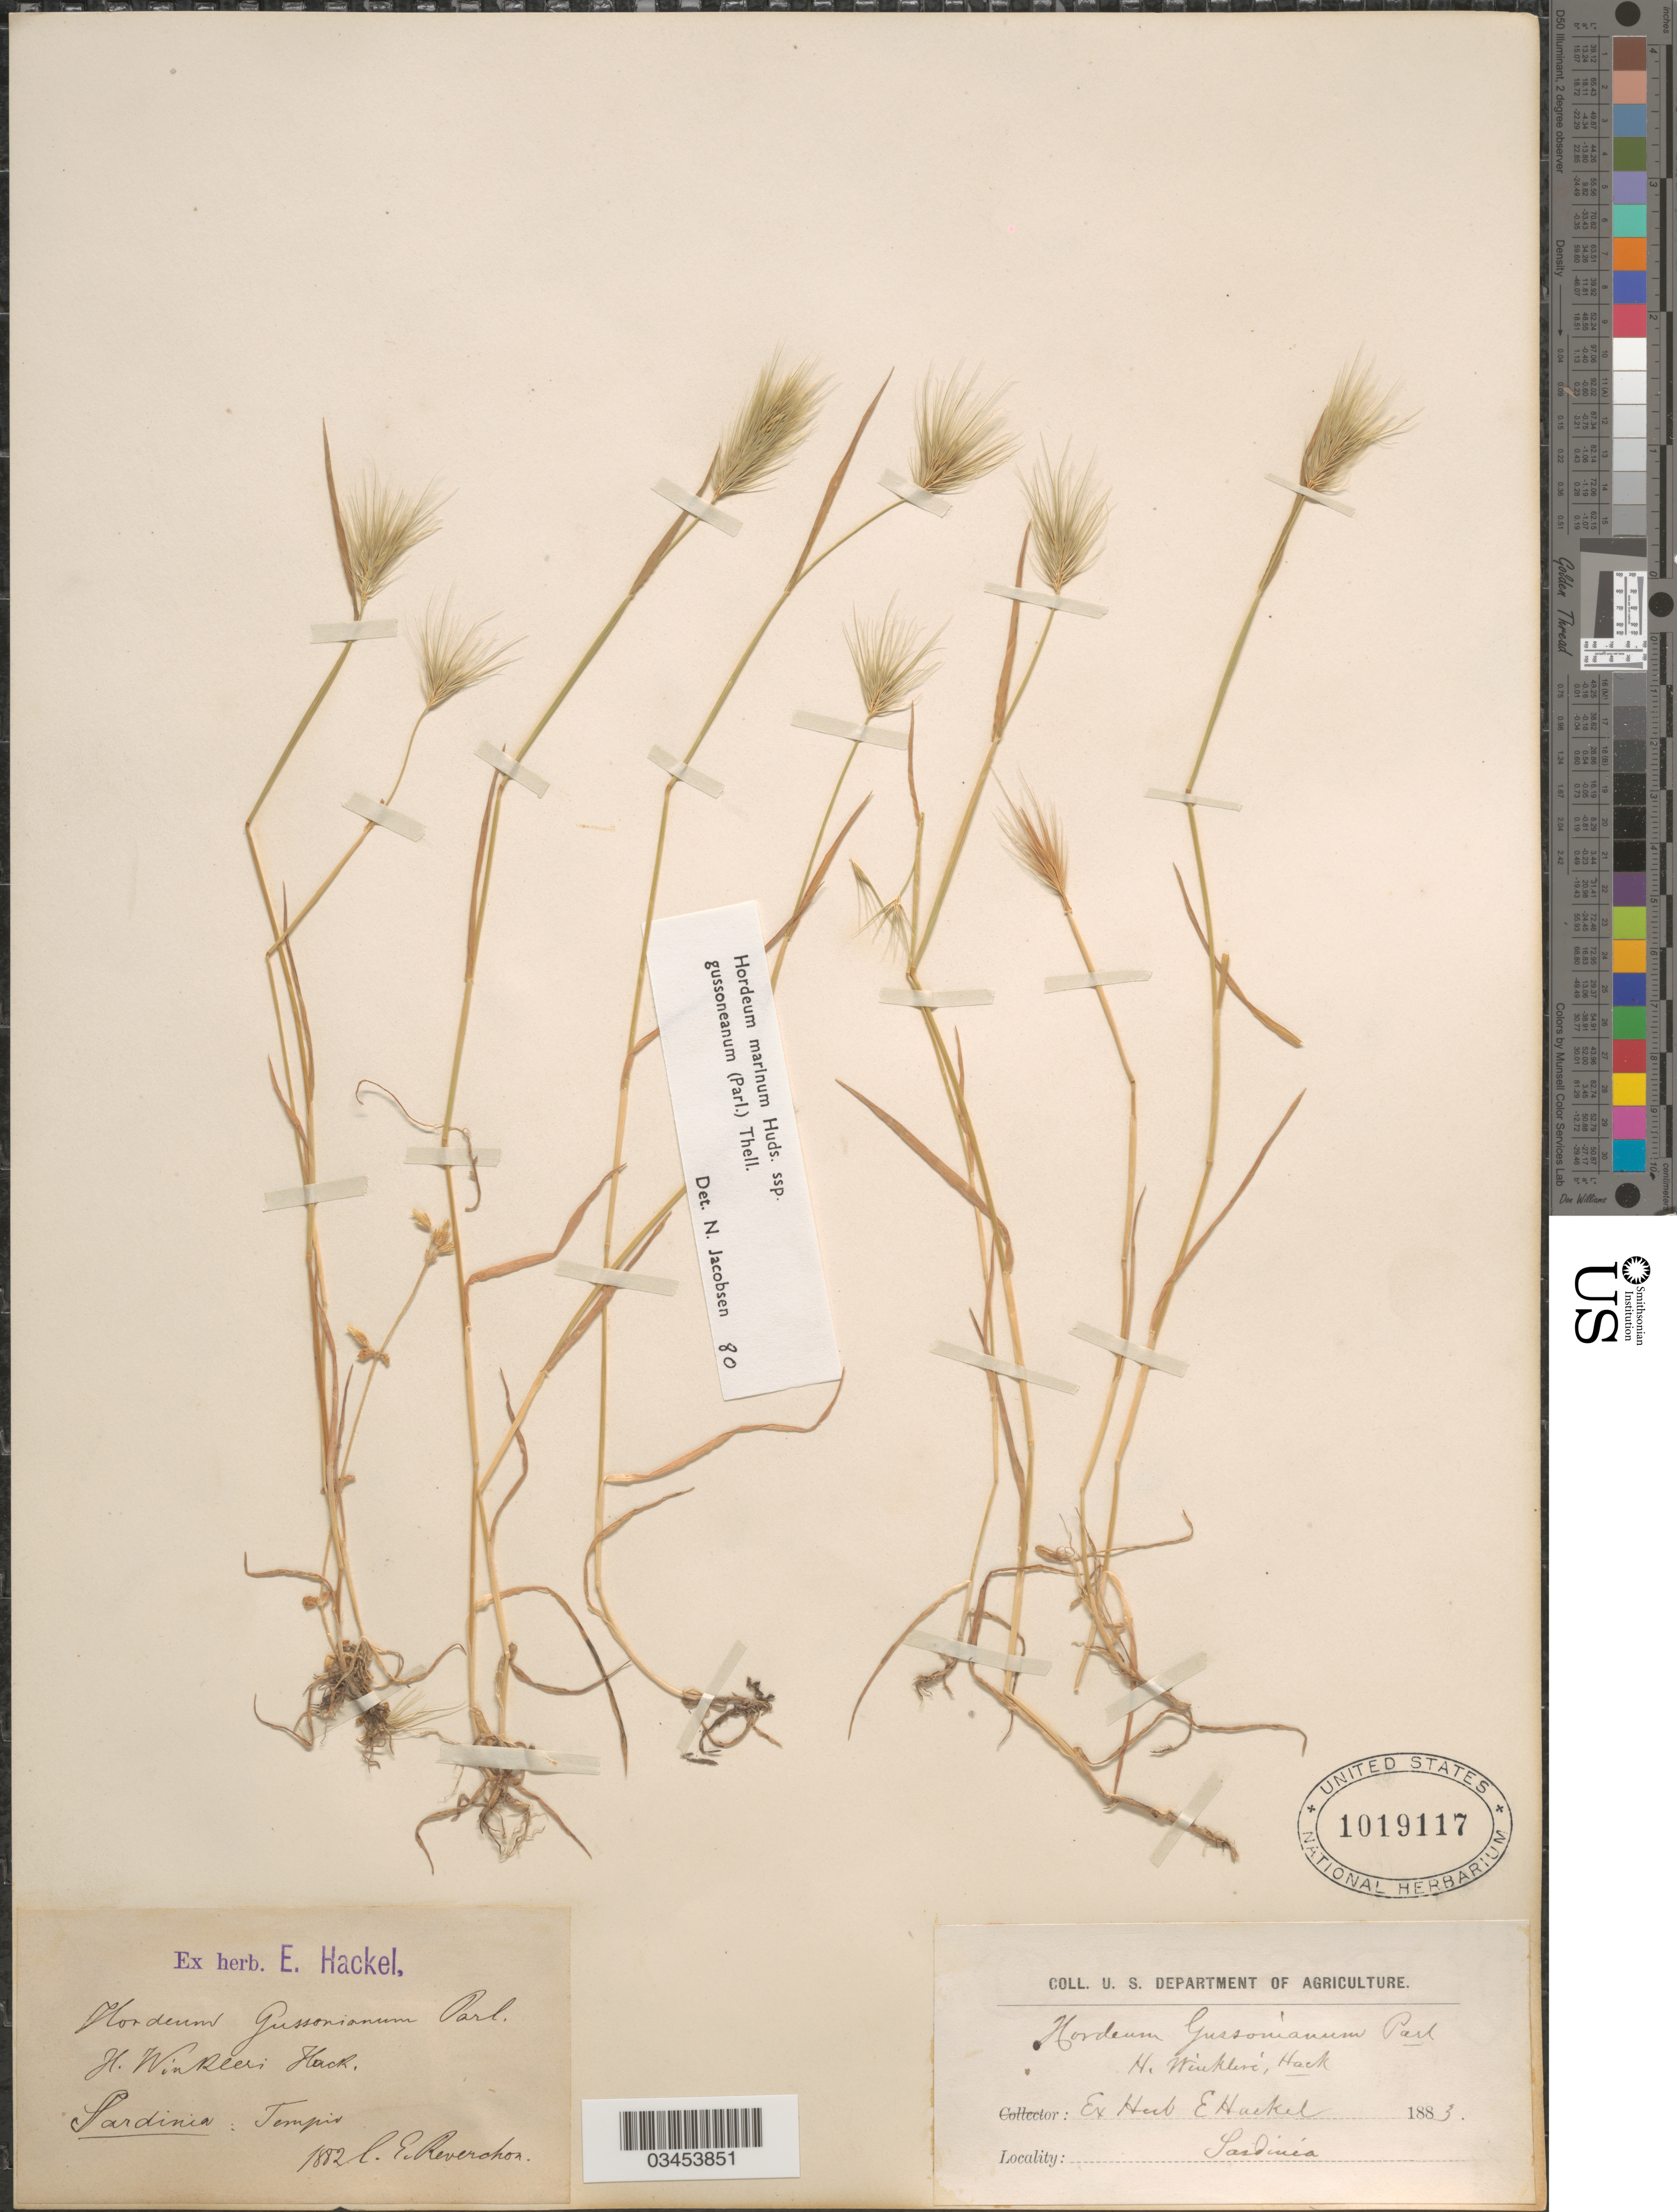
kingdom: Plantae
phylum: Tracheophyta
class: Liliopsida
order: Poales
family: Poaceae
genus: Hordeum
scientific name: Hordeum marinum subsp. gussoneanum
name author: (Parl.) Thell.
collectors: E. Reverchon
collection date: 1882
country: Italy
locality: Sardinia: Tempio.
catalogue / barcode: US 1019117